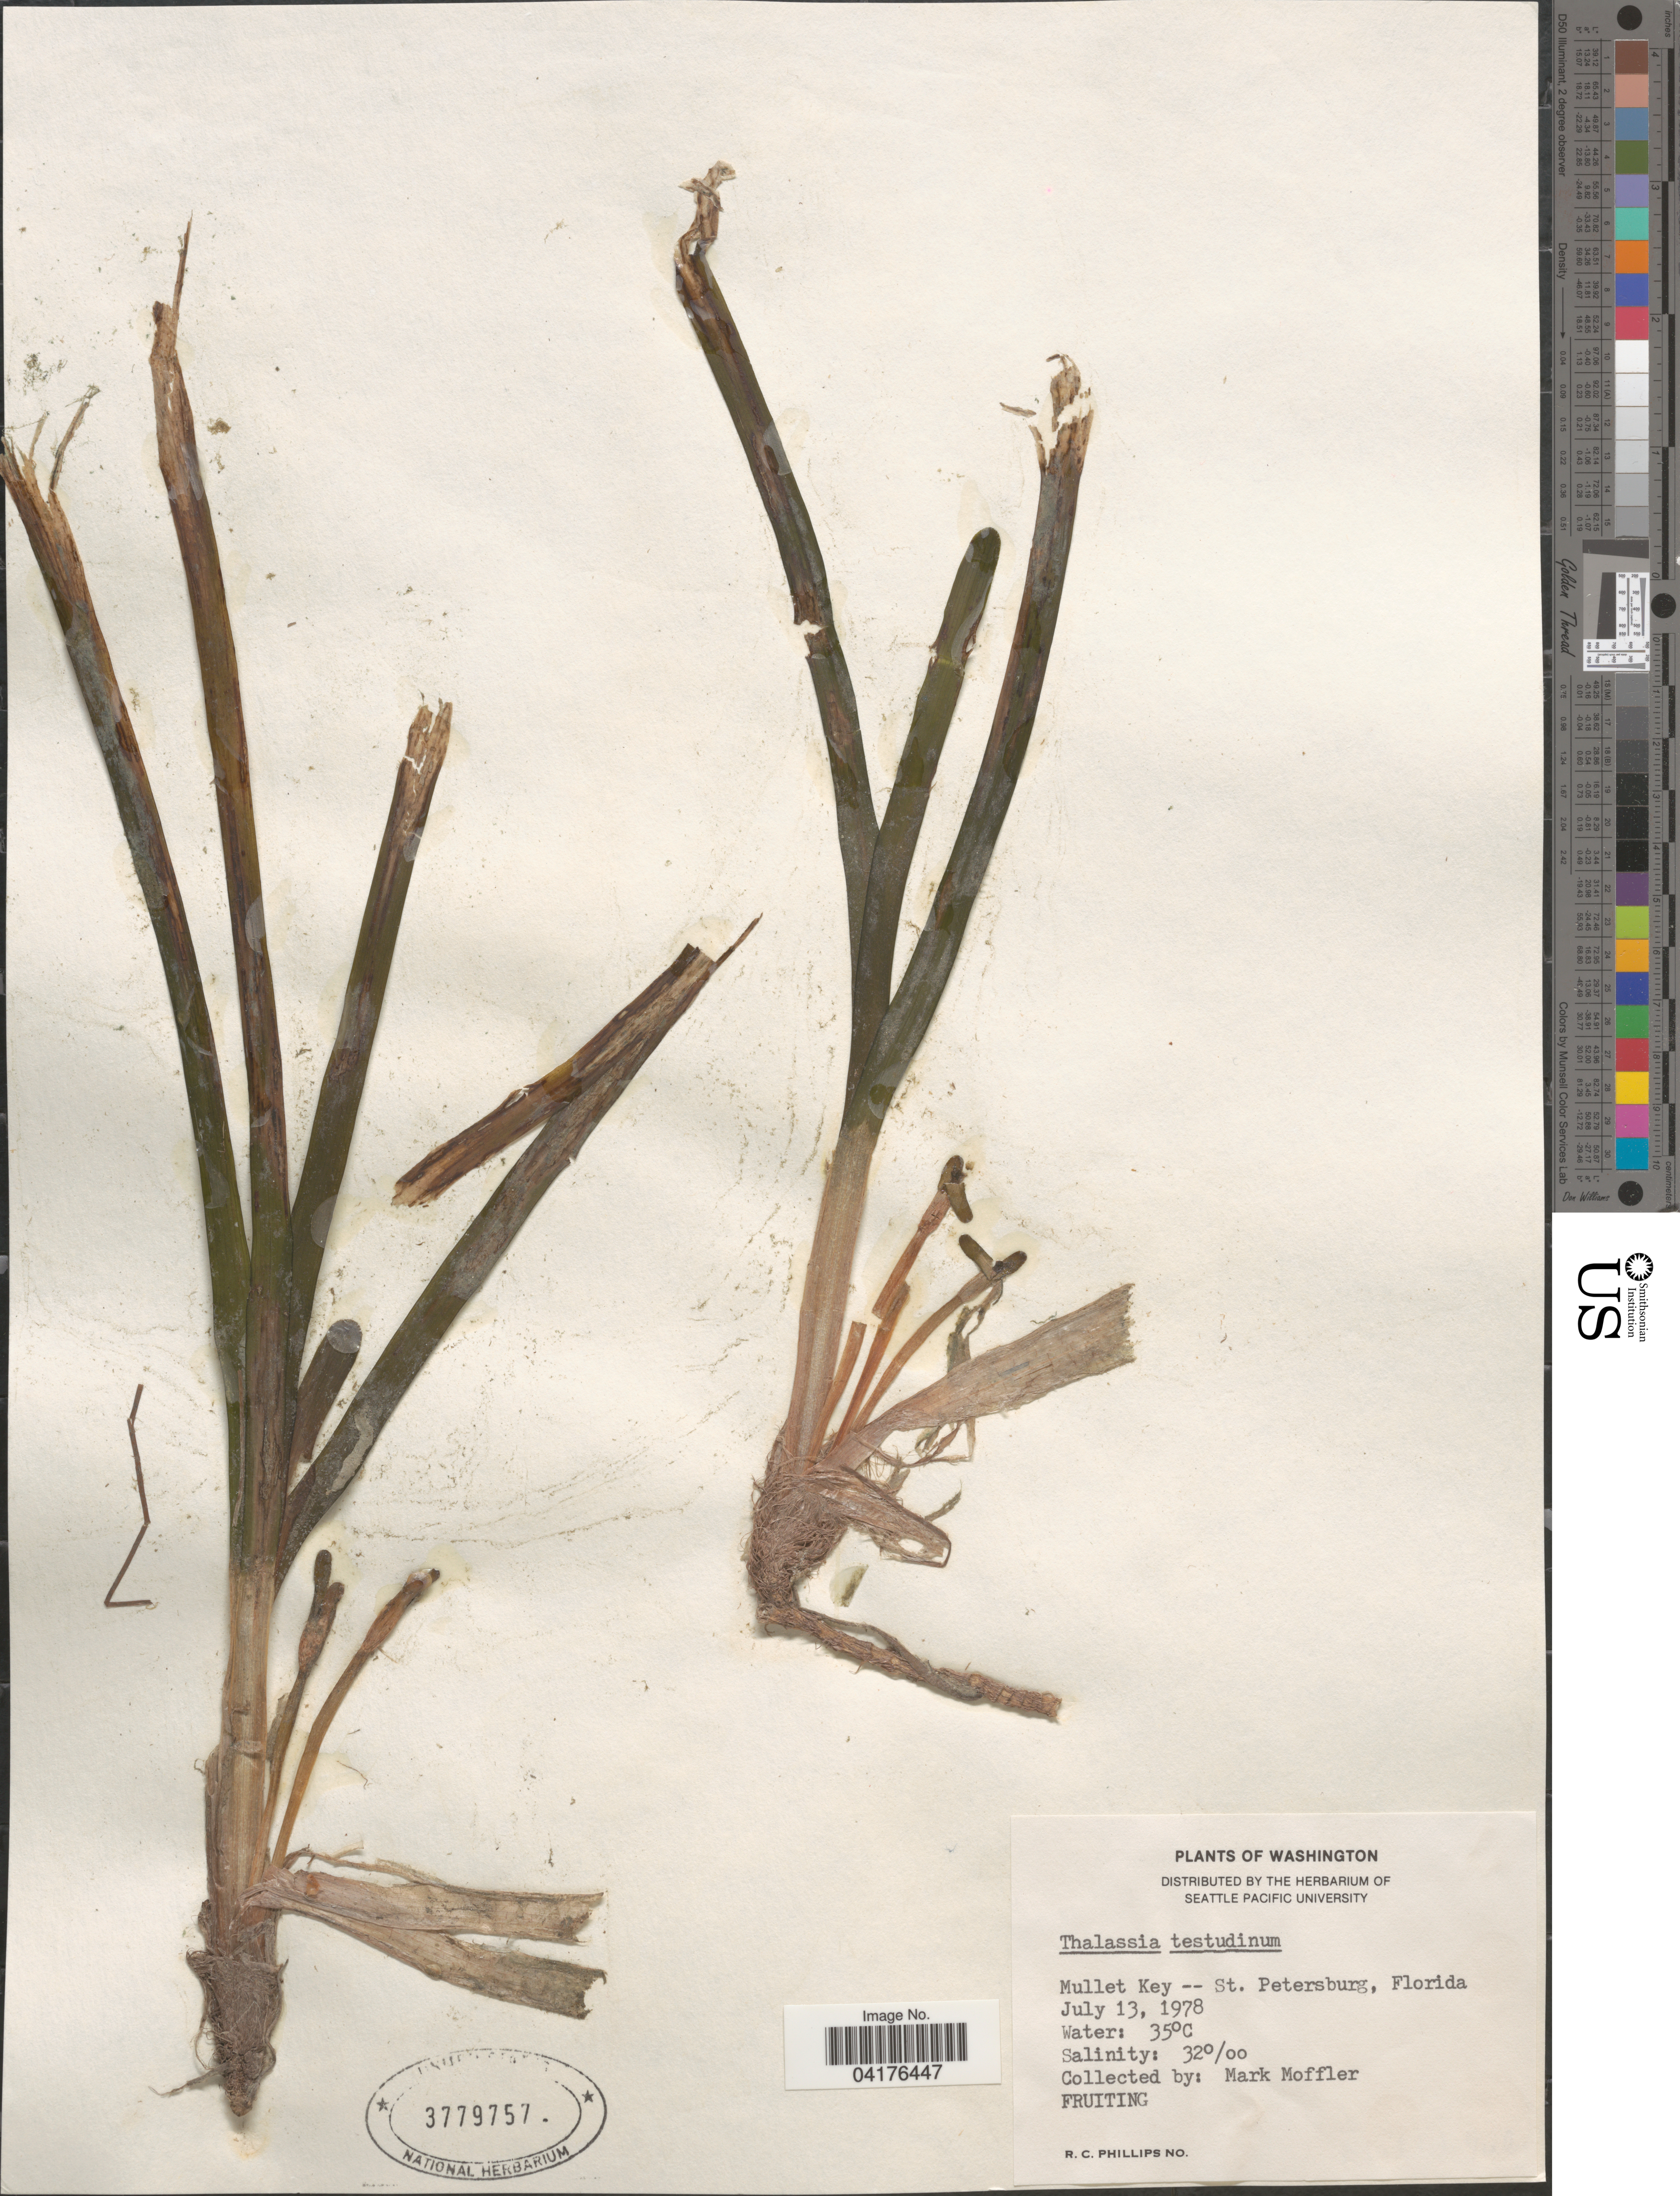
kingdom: Plantae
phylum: Tracheophyta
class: Liliopsida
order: Alismatales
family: Hydrocharitaceae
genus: Thalassia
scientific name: Thalassia testudinum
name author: Banks & Sol. ex K.D. Koenig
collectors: M. Moffler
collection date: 1978-07-13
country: United States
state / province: Florida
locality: Mullet Key -- St. Petersburg.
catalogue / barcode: US 3779757